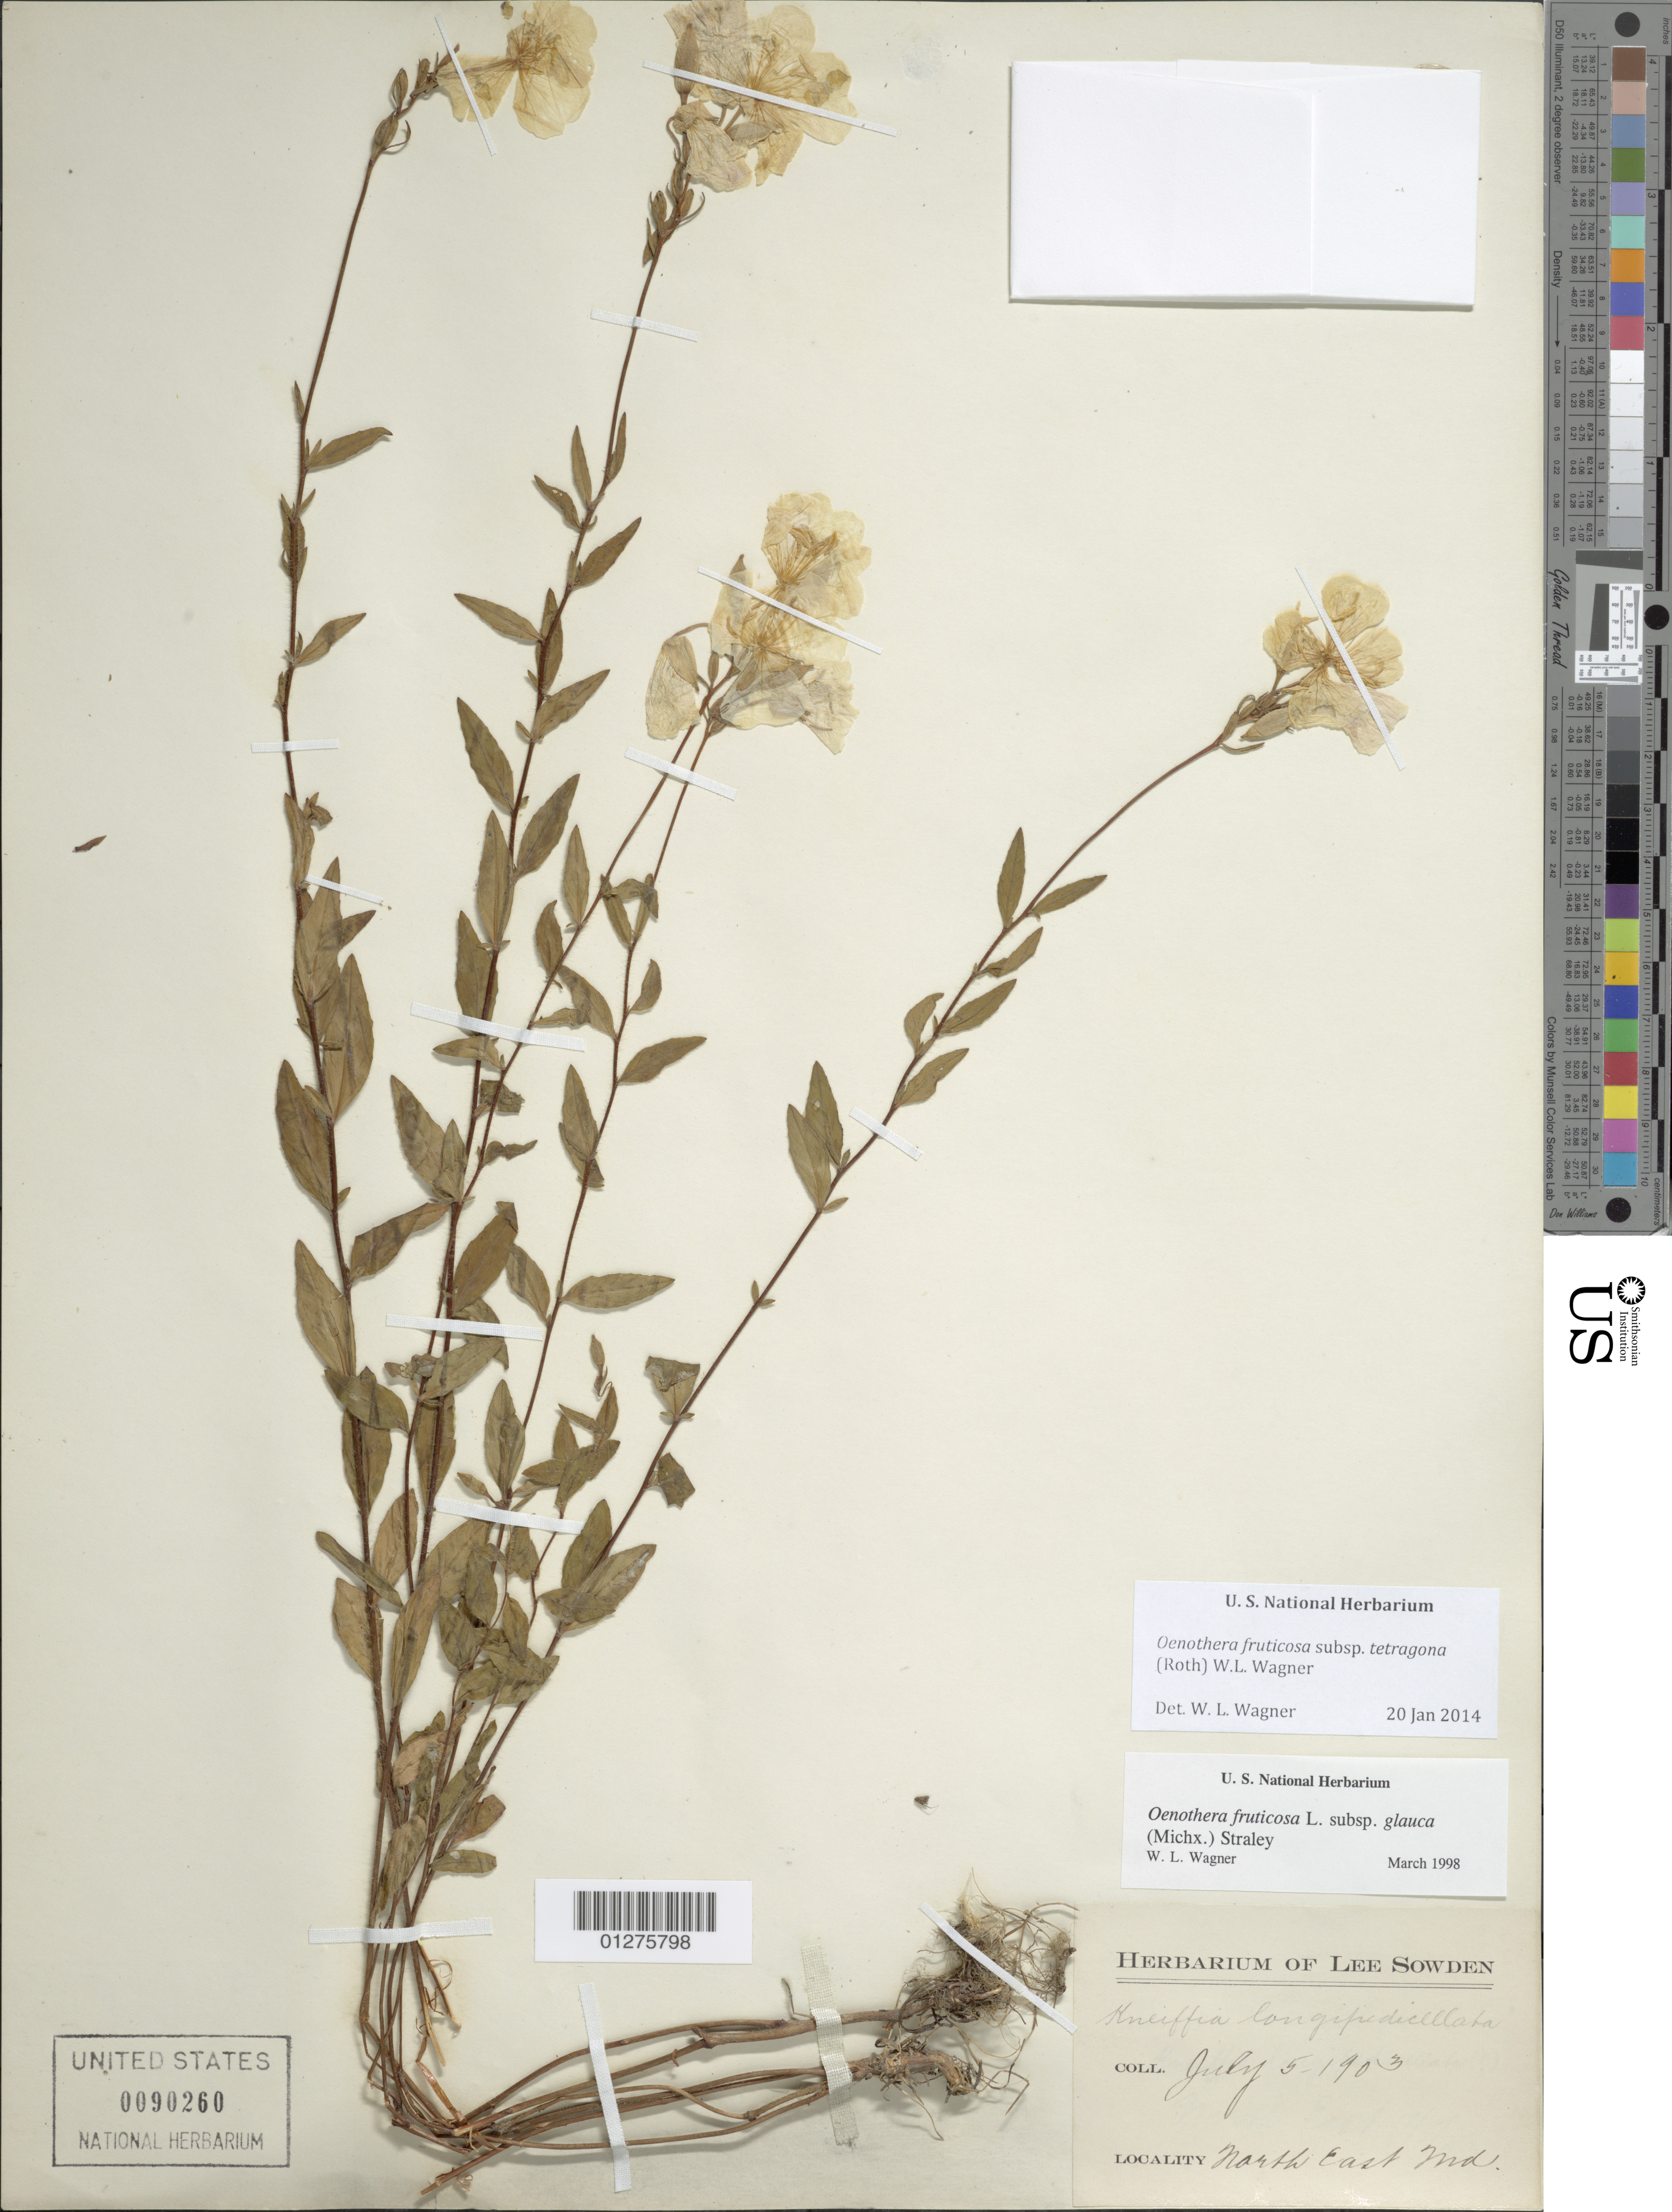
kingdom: Plantae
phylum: Tracheophyta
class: Magnoliopsida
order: Myrtales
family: Onagraceae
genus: Oenothera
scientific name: Oenothera fruticosa subsp. tetragona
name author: (Roth) W.L. Wagner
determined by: Wagner, W. L., (BOT), Smithsonian Institution - National Museum of Natural History (UNITED STATES)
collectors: ex. herb. Lee Sowden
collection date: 1903-07-05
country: United States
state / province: Maryland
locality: North East.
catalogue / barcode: US 90260